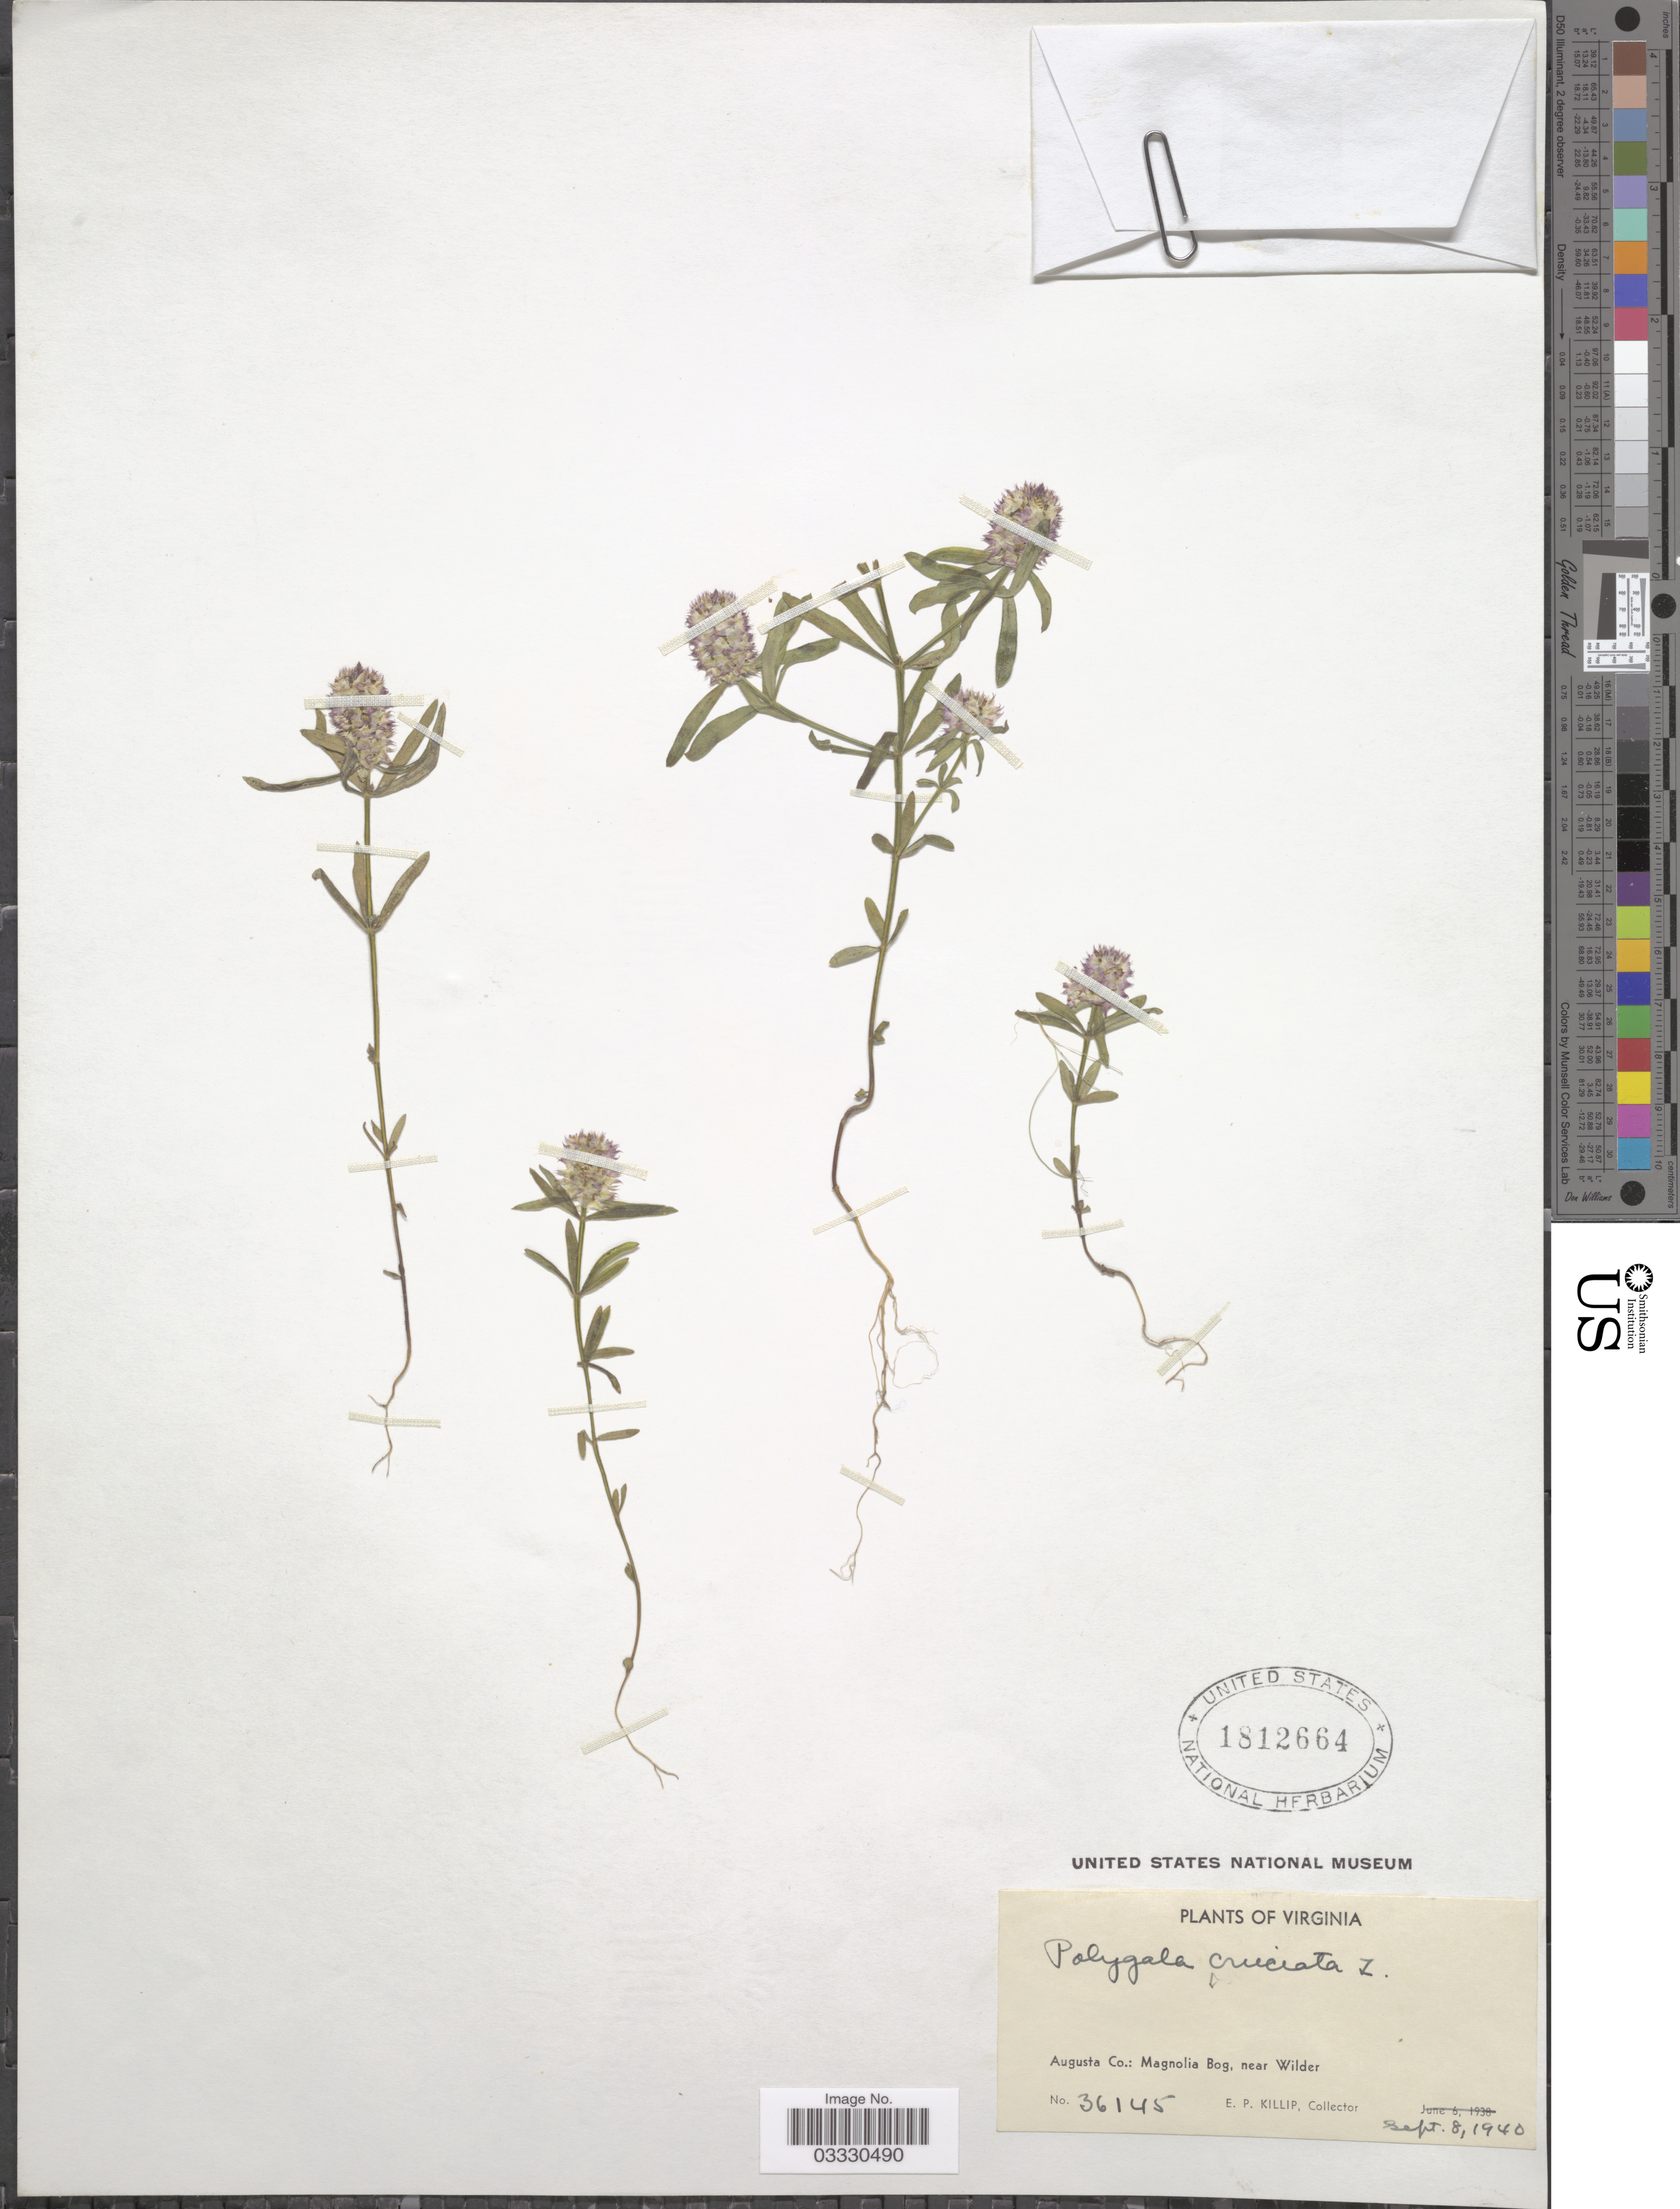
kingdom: Plantae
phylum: Tracheophyta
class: Magnoliopsida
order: Fabales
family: Polygalaceae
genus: Polygala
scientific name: Polygala cruciata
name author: L.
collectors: E. P. Killip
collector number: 36145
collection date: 1940-09-08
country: United States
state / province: Virginia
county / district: Augusta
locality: Augusta Co.: Magnolia Bog, near Wilder.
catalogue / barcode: US 1812664